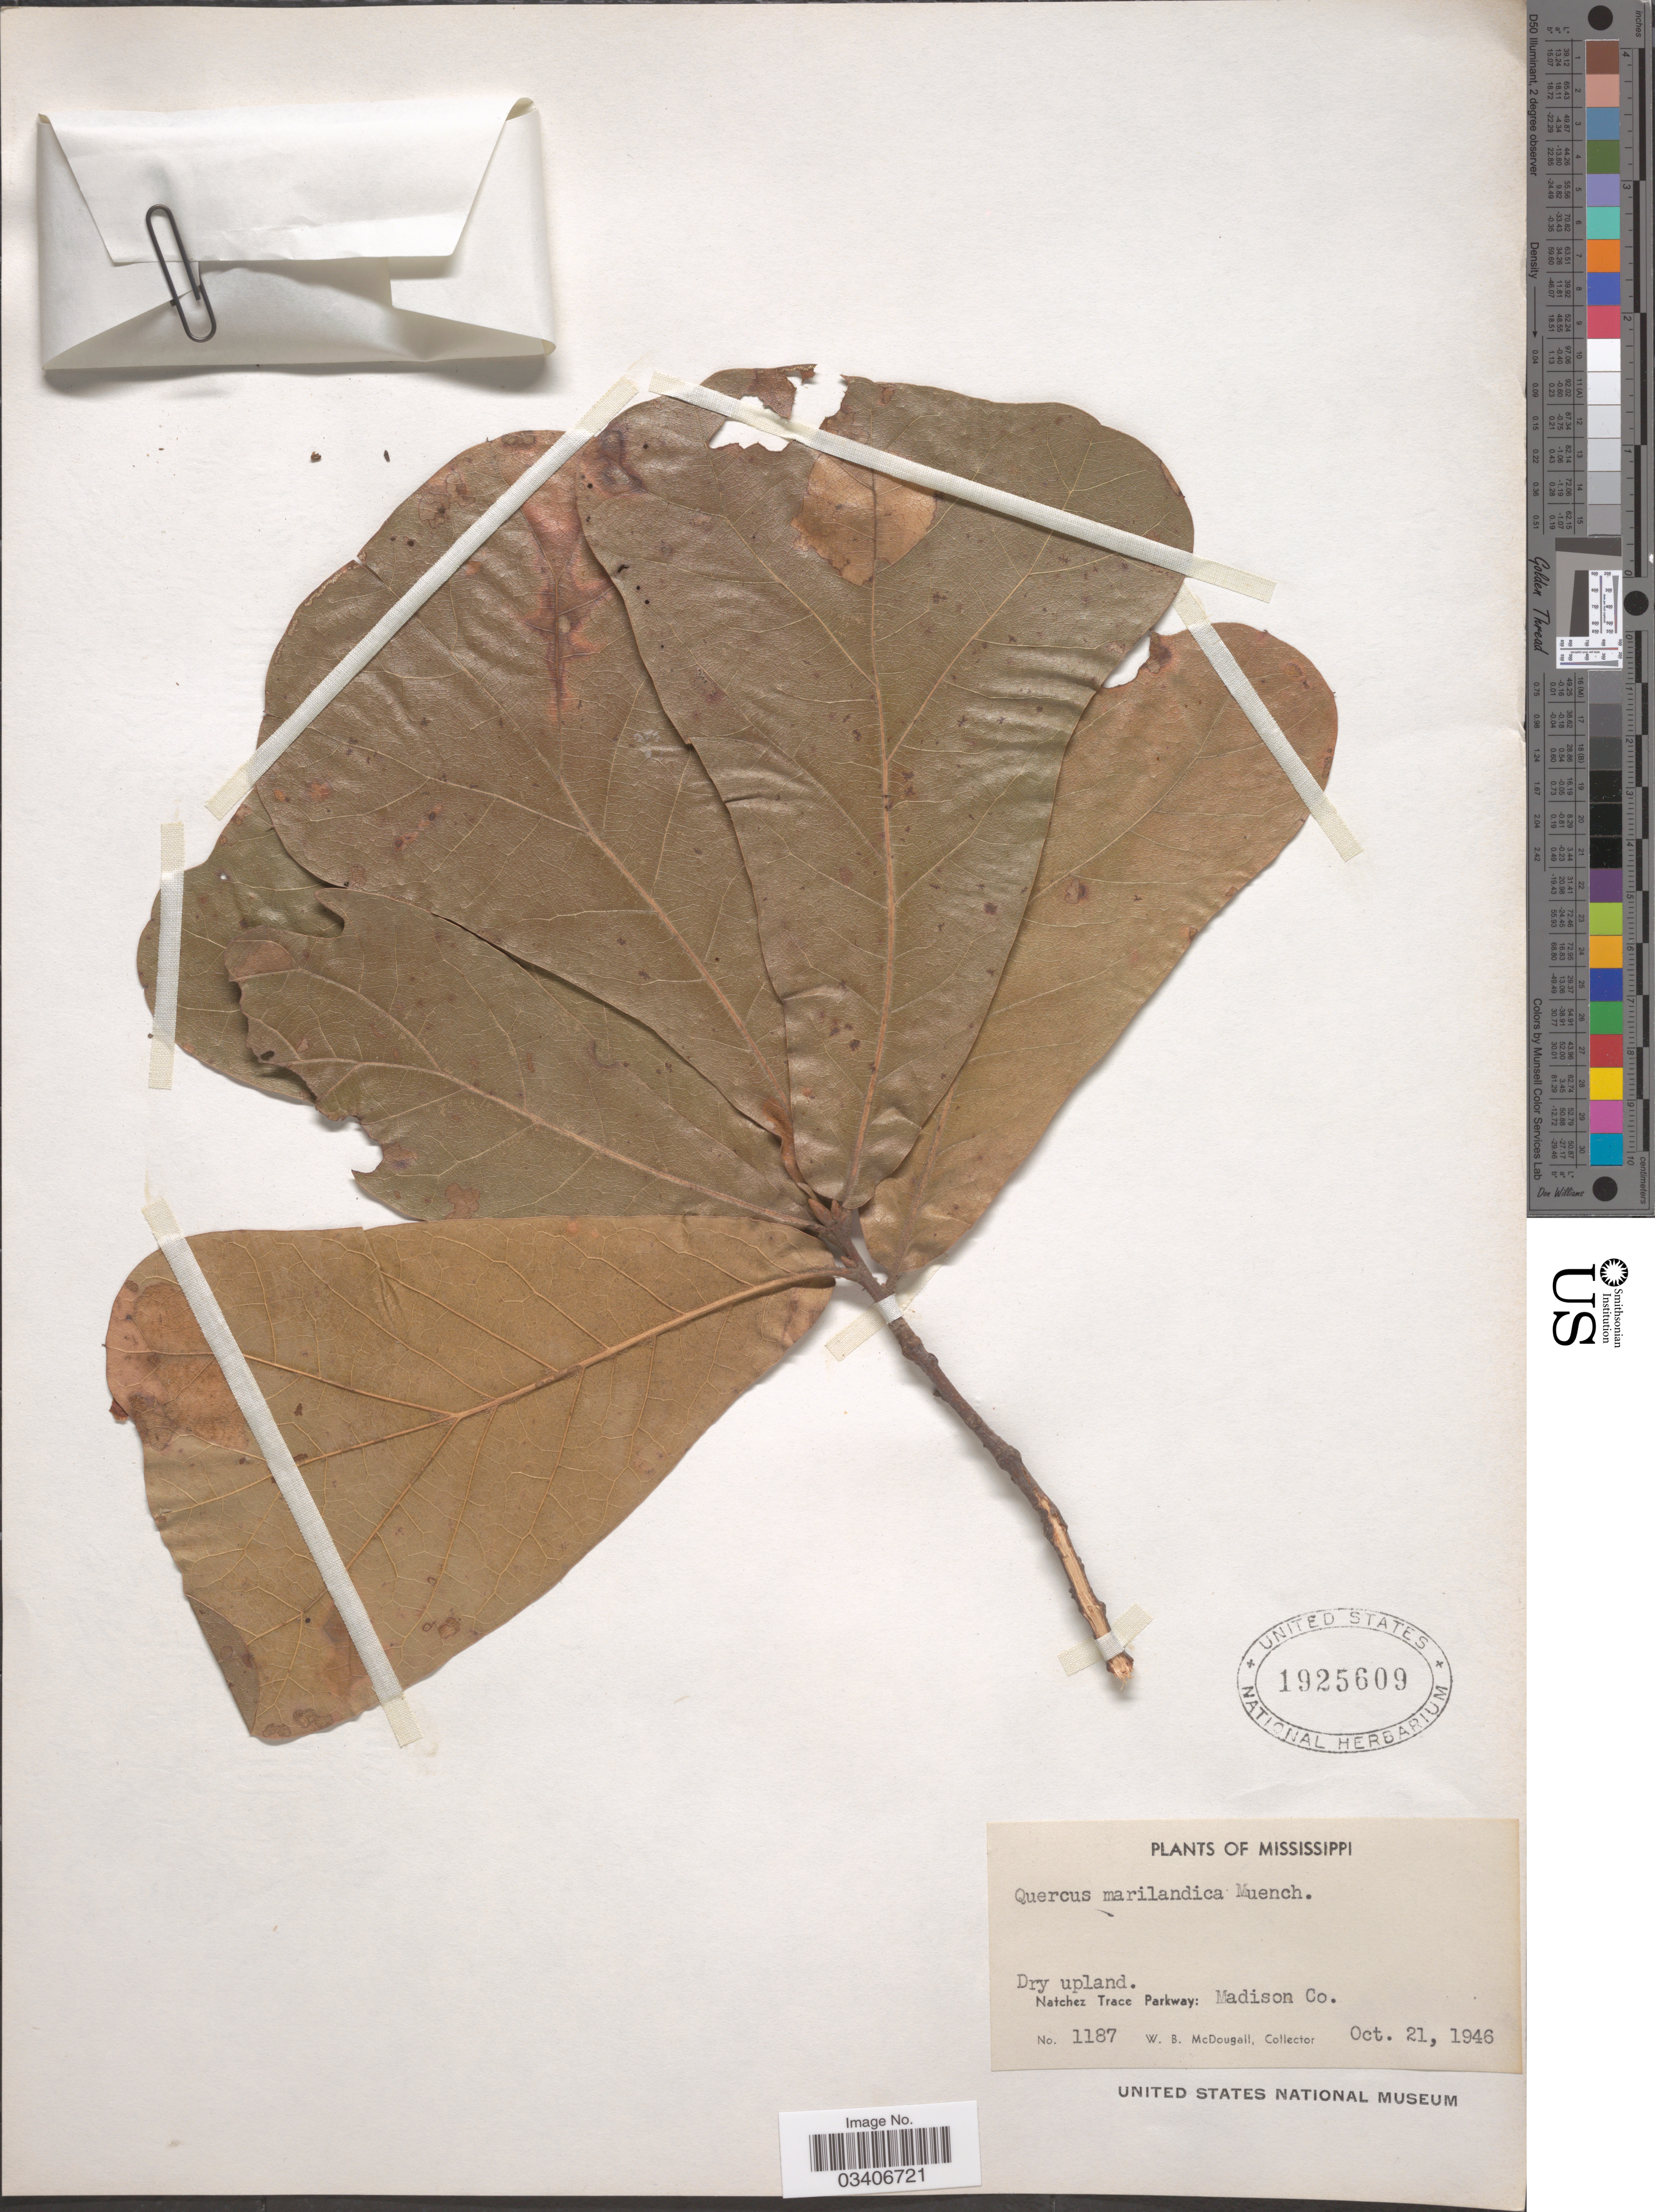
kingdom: Plantae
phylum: Tracheophyta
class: Magnoliopsida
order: Fagales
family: Fagaceae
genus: Quercus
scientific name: Quercus marilandica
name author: (L.) Münchh.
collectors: W. B. McDougall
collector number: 1187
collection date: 1946-10-21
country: United States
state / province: Mississippi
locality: Natchez Trace Parkway: Madison Co.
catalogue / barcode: US 1925609